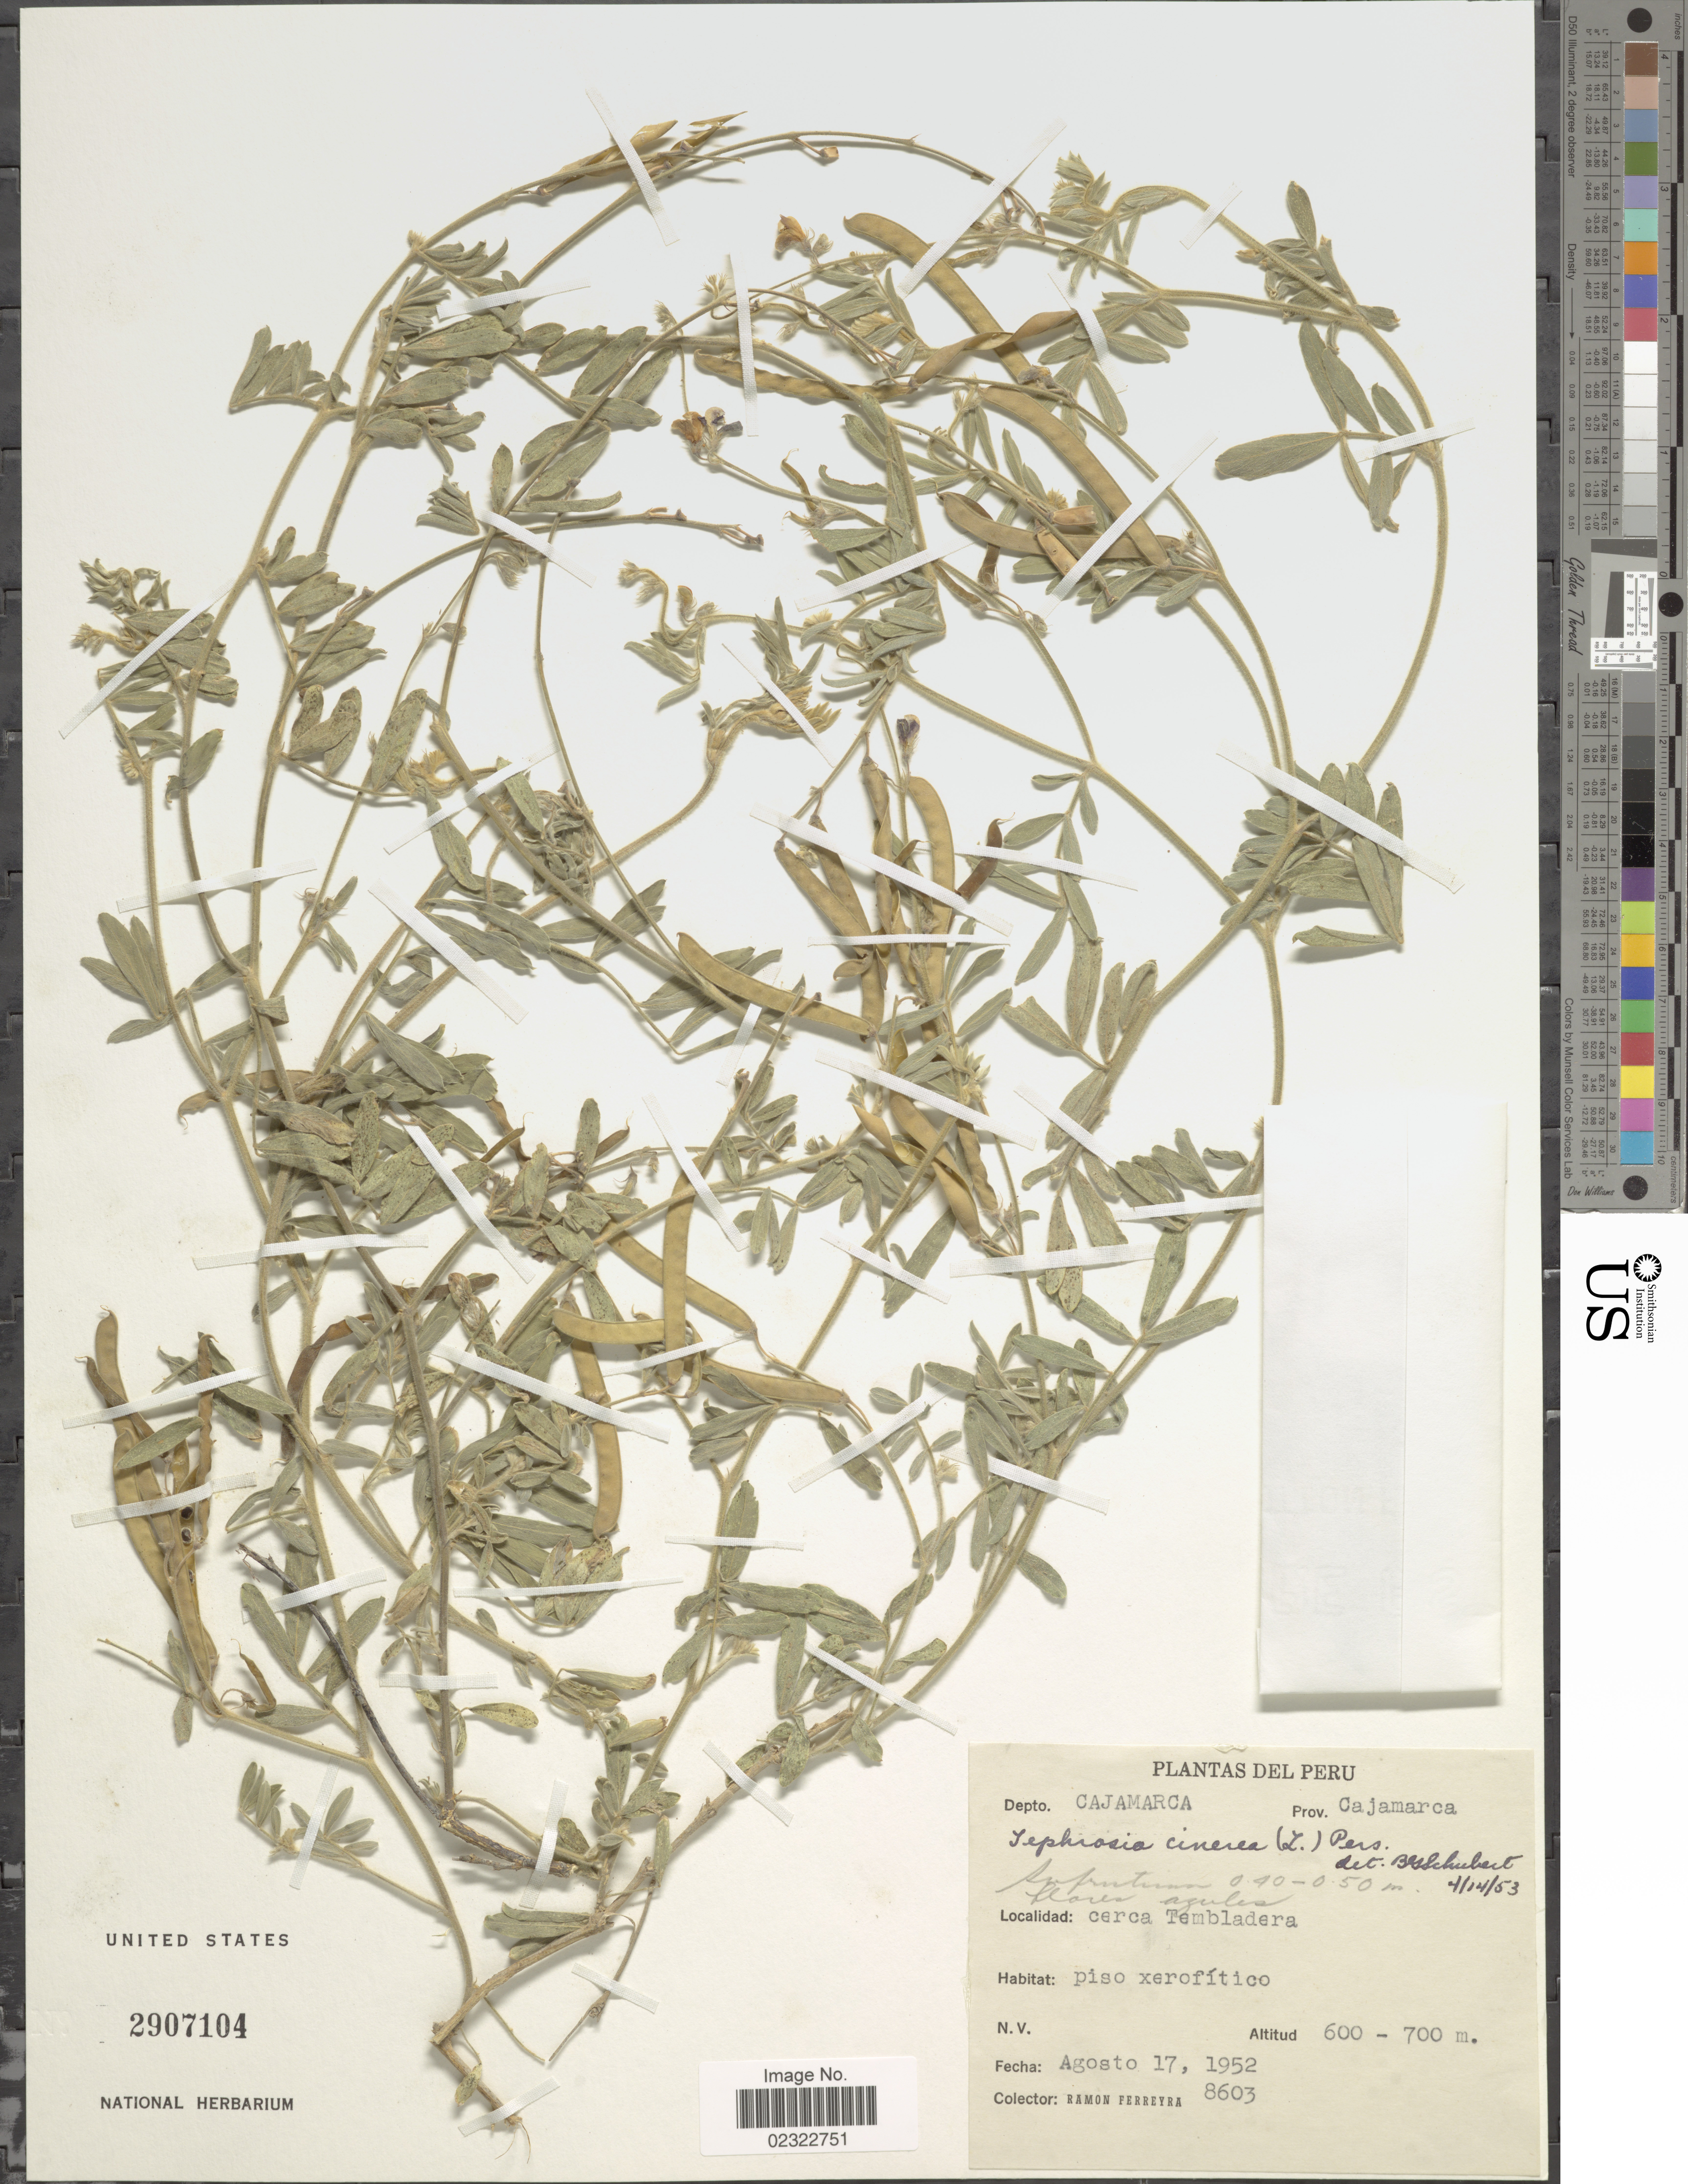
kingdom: Plantae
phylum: Tracheophyta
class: Magnoliopsida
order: Fabales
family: Fabaceae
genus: Tephrosia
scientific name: Tephrosia cinerea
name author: (L.) Pers.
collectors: R. A. Ferreyra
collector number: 8603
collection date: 1952-08-17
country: Peru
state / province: Cajamarca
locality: Depto. Cajamarca, Prov. Cajamarca, cerca Tembladera.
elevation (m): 600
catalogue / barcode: US 2907104